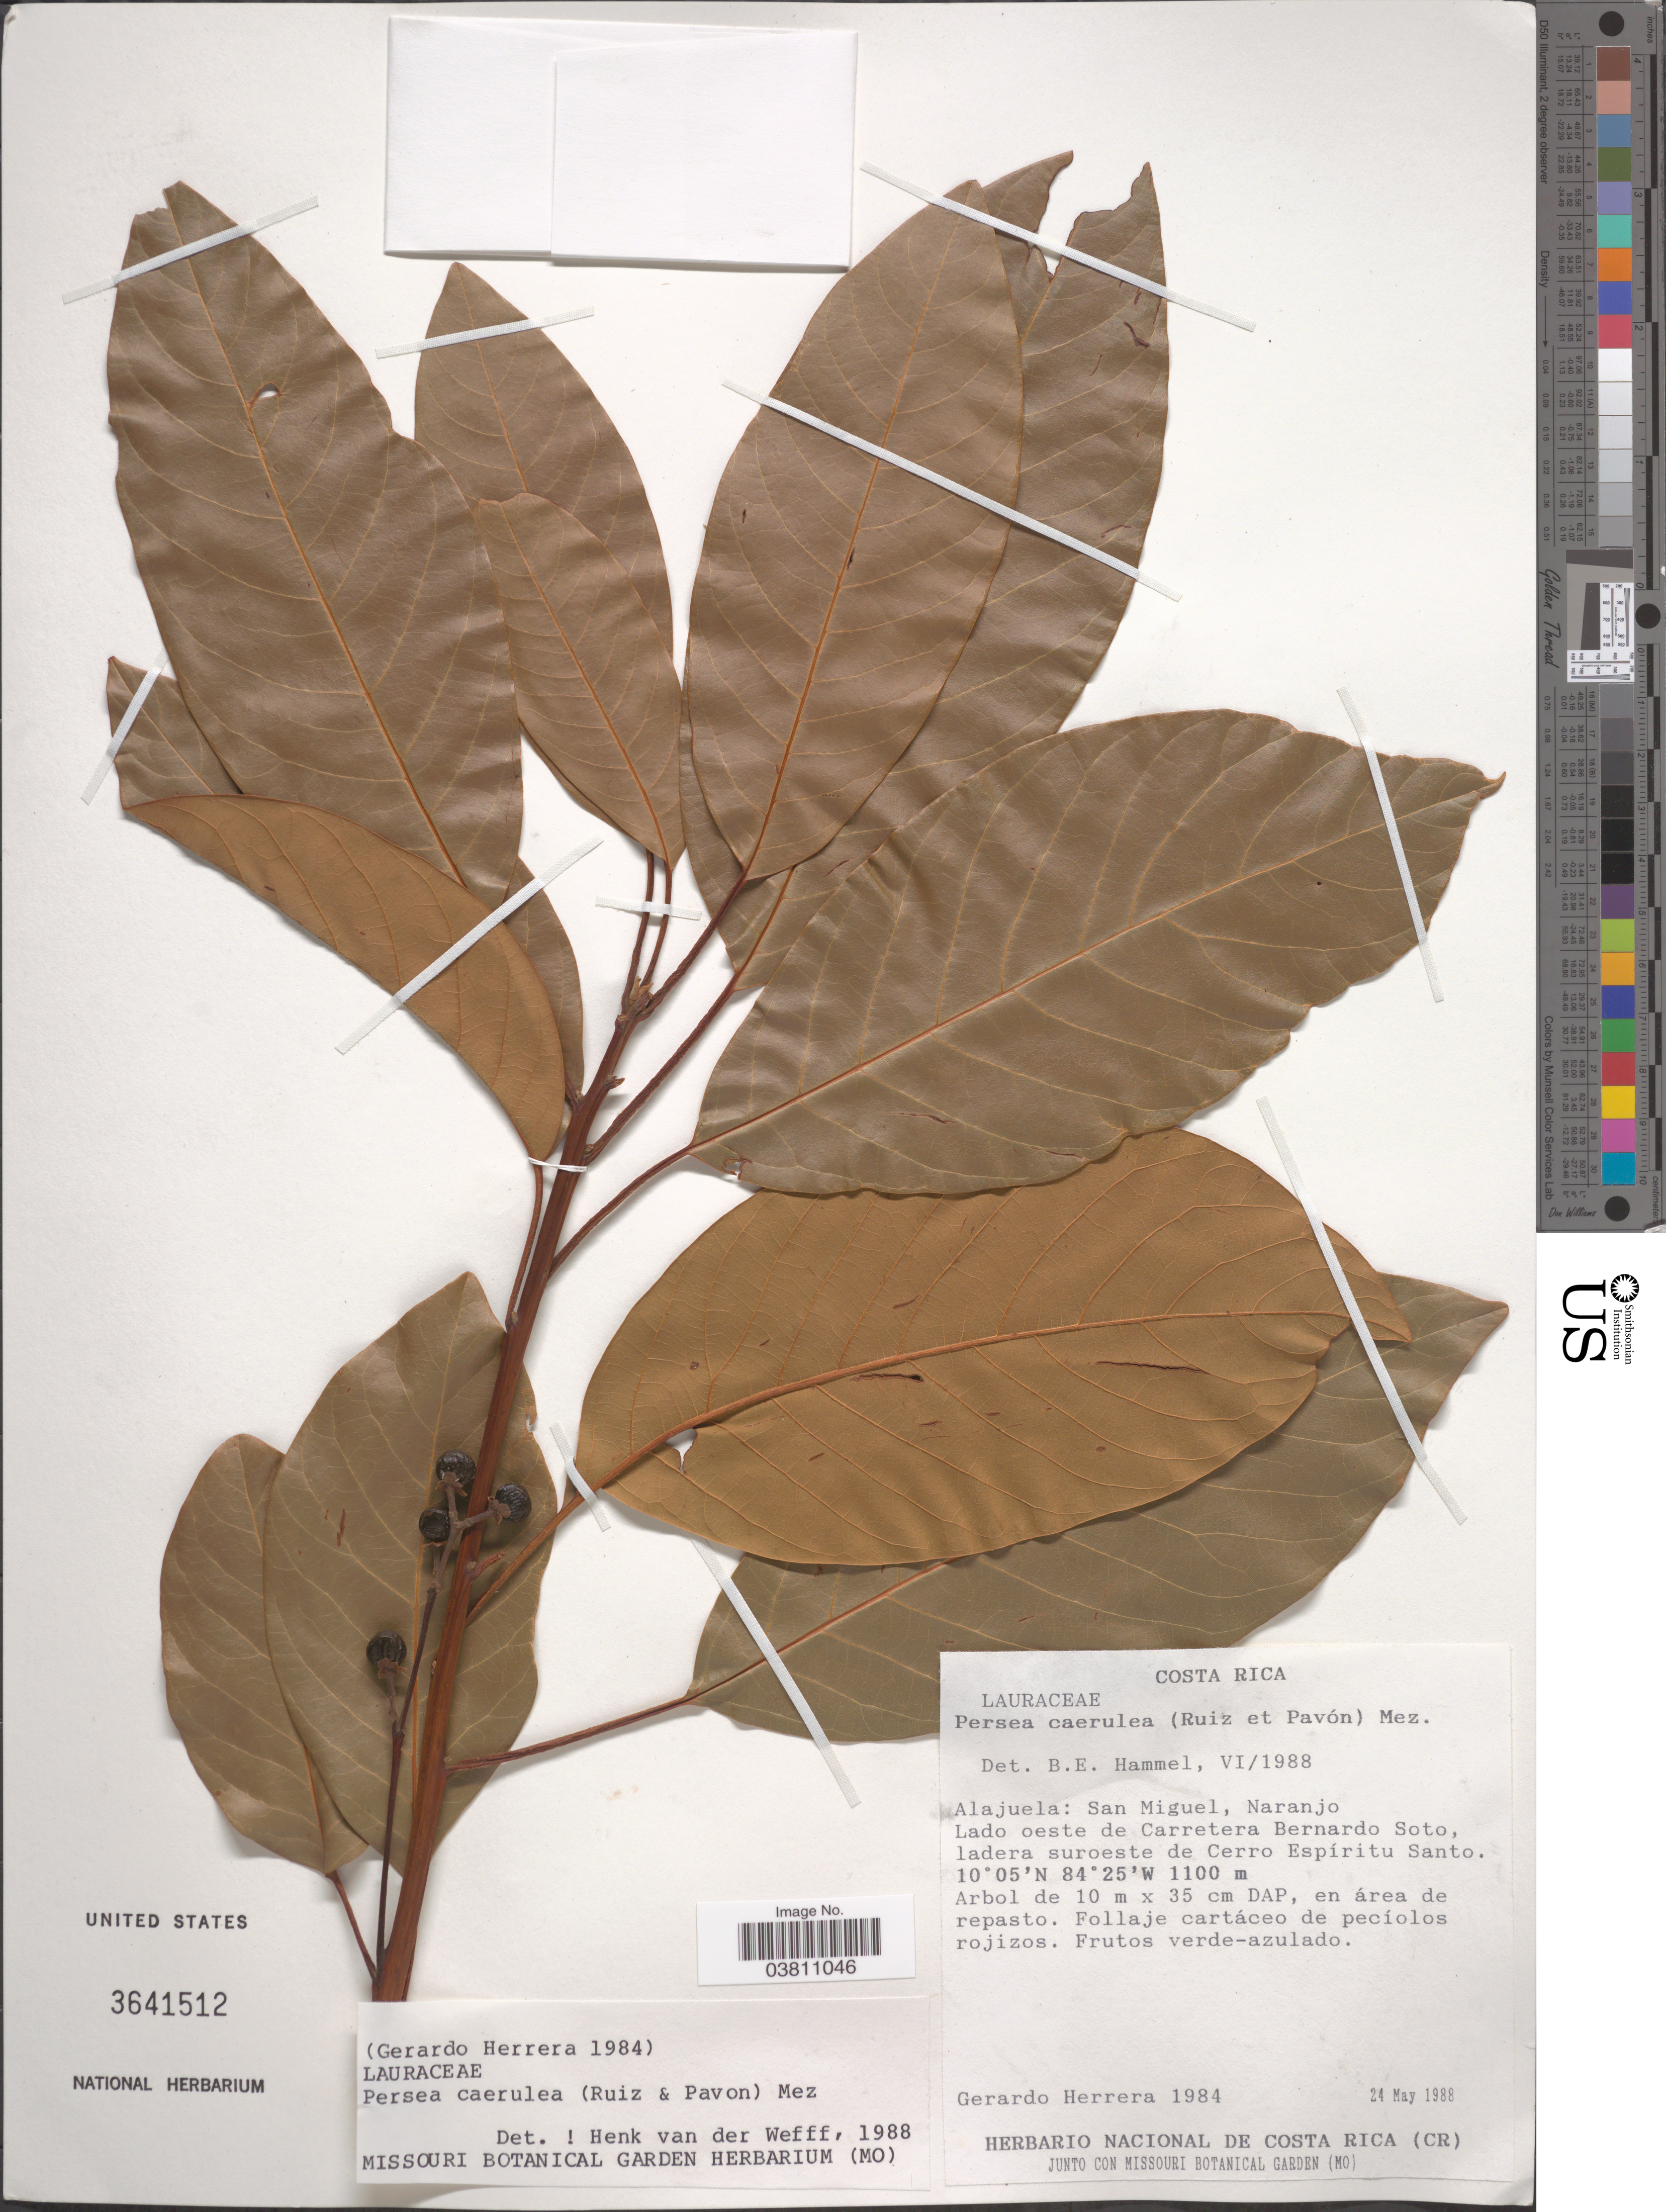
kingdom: Plantae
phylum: Tracheophyta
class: Magnoliopsida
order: Laurales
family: Lauraceae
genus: Persea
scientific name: Persea caerulea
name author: (Ruiz & Pav.) Mez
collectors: G. Herrera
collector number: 1984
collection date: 1988-05-24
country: Costa Rica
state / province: Alajuela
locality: San Miguel, Naranjo Lado oeste de Carretera Espíritu Santo.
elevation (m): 1100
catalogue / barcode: US 3641512